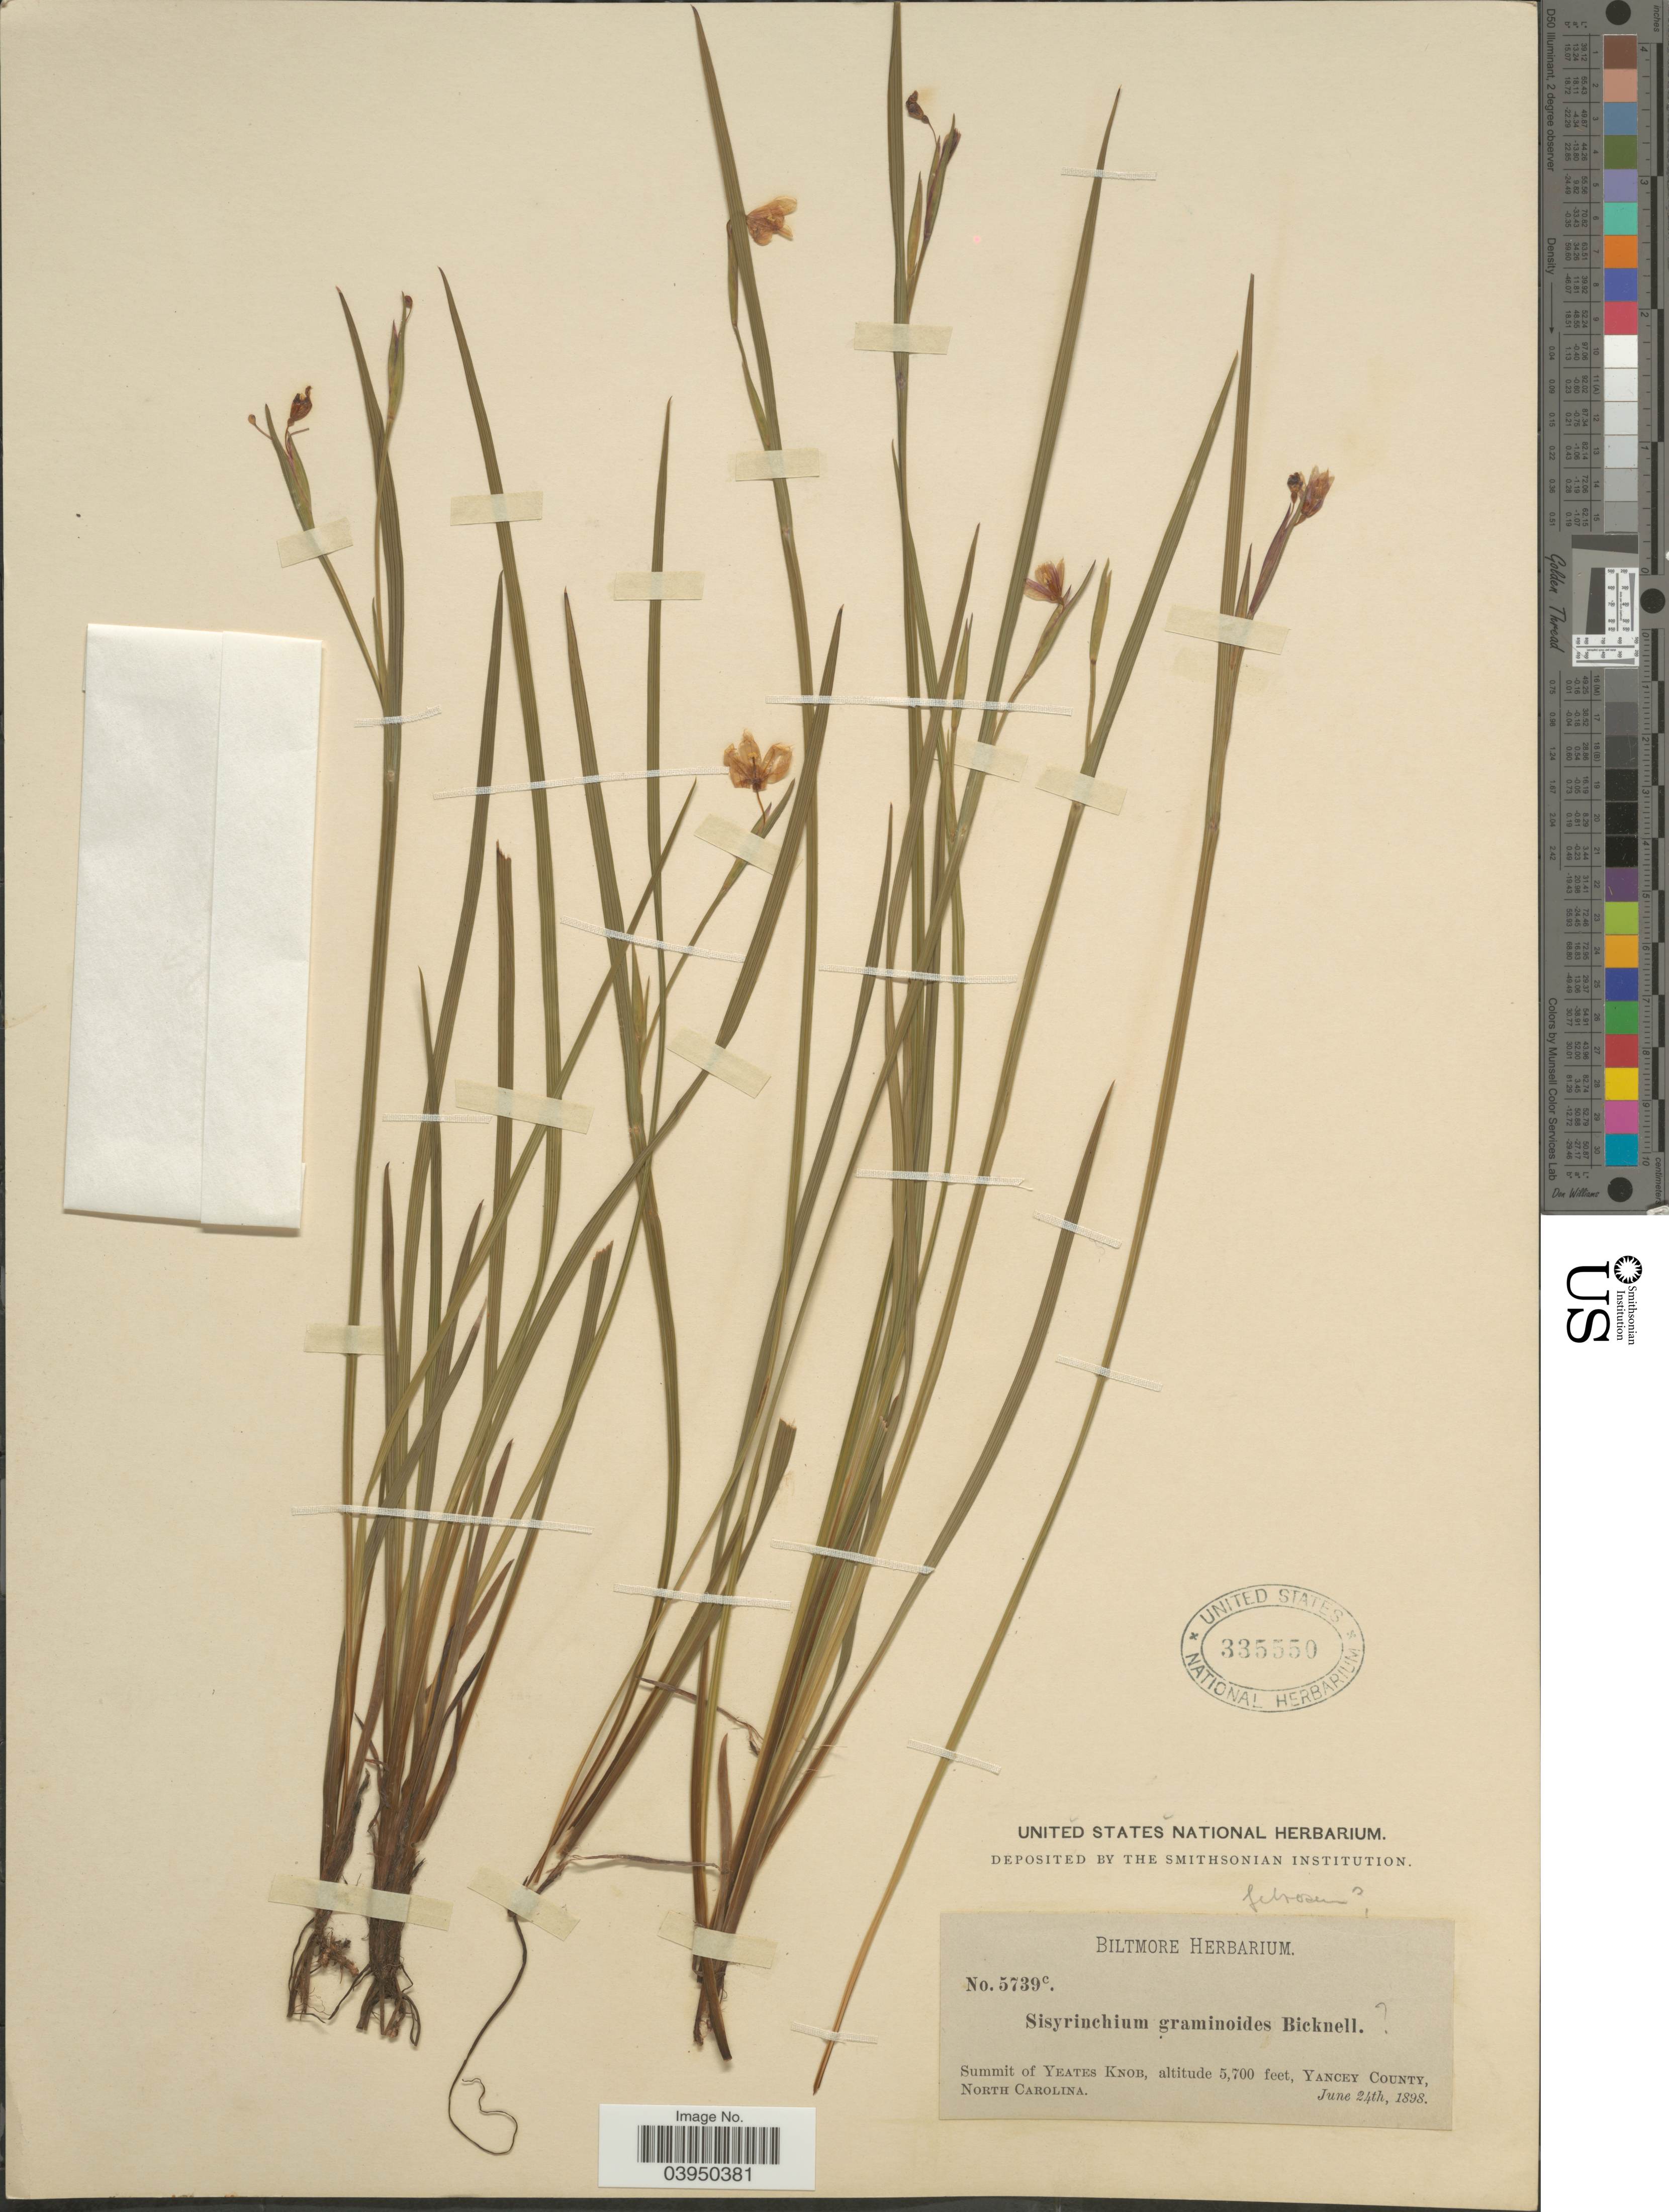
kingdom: Plantae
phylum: Tracheophyta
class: Liliopsida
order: Asparagales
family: Iridaceae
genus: Sisyrinchium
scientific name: Sisyrinchium angustifolium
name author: Mill.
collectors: ex herb. Biltmore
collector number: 5739c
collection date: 1898-06-24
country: United States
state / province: North Carolina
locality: Summit of Yeates Knob, Yancey County.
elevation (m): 1737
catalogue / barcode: US 335550